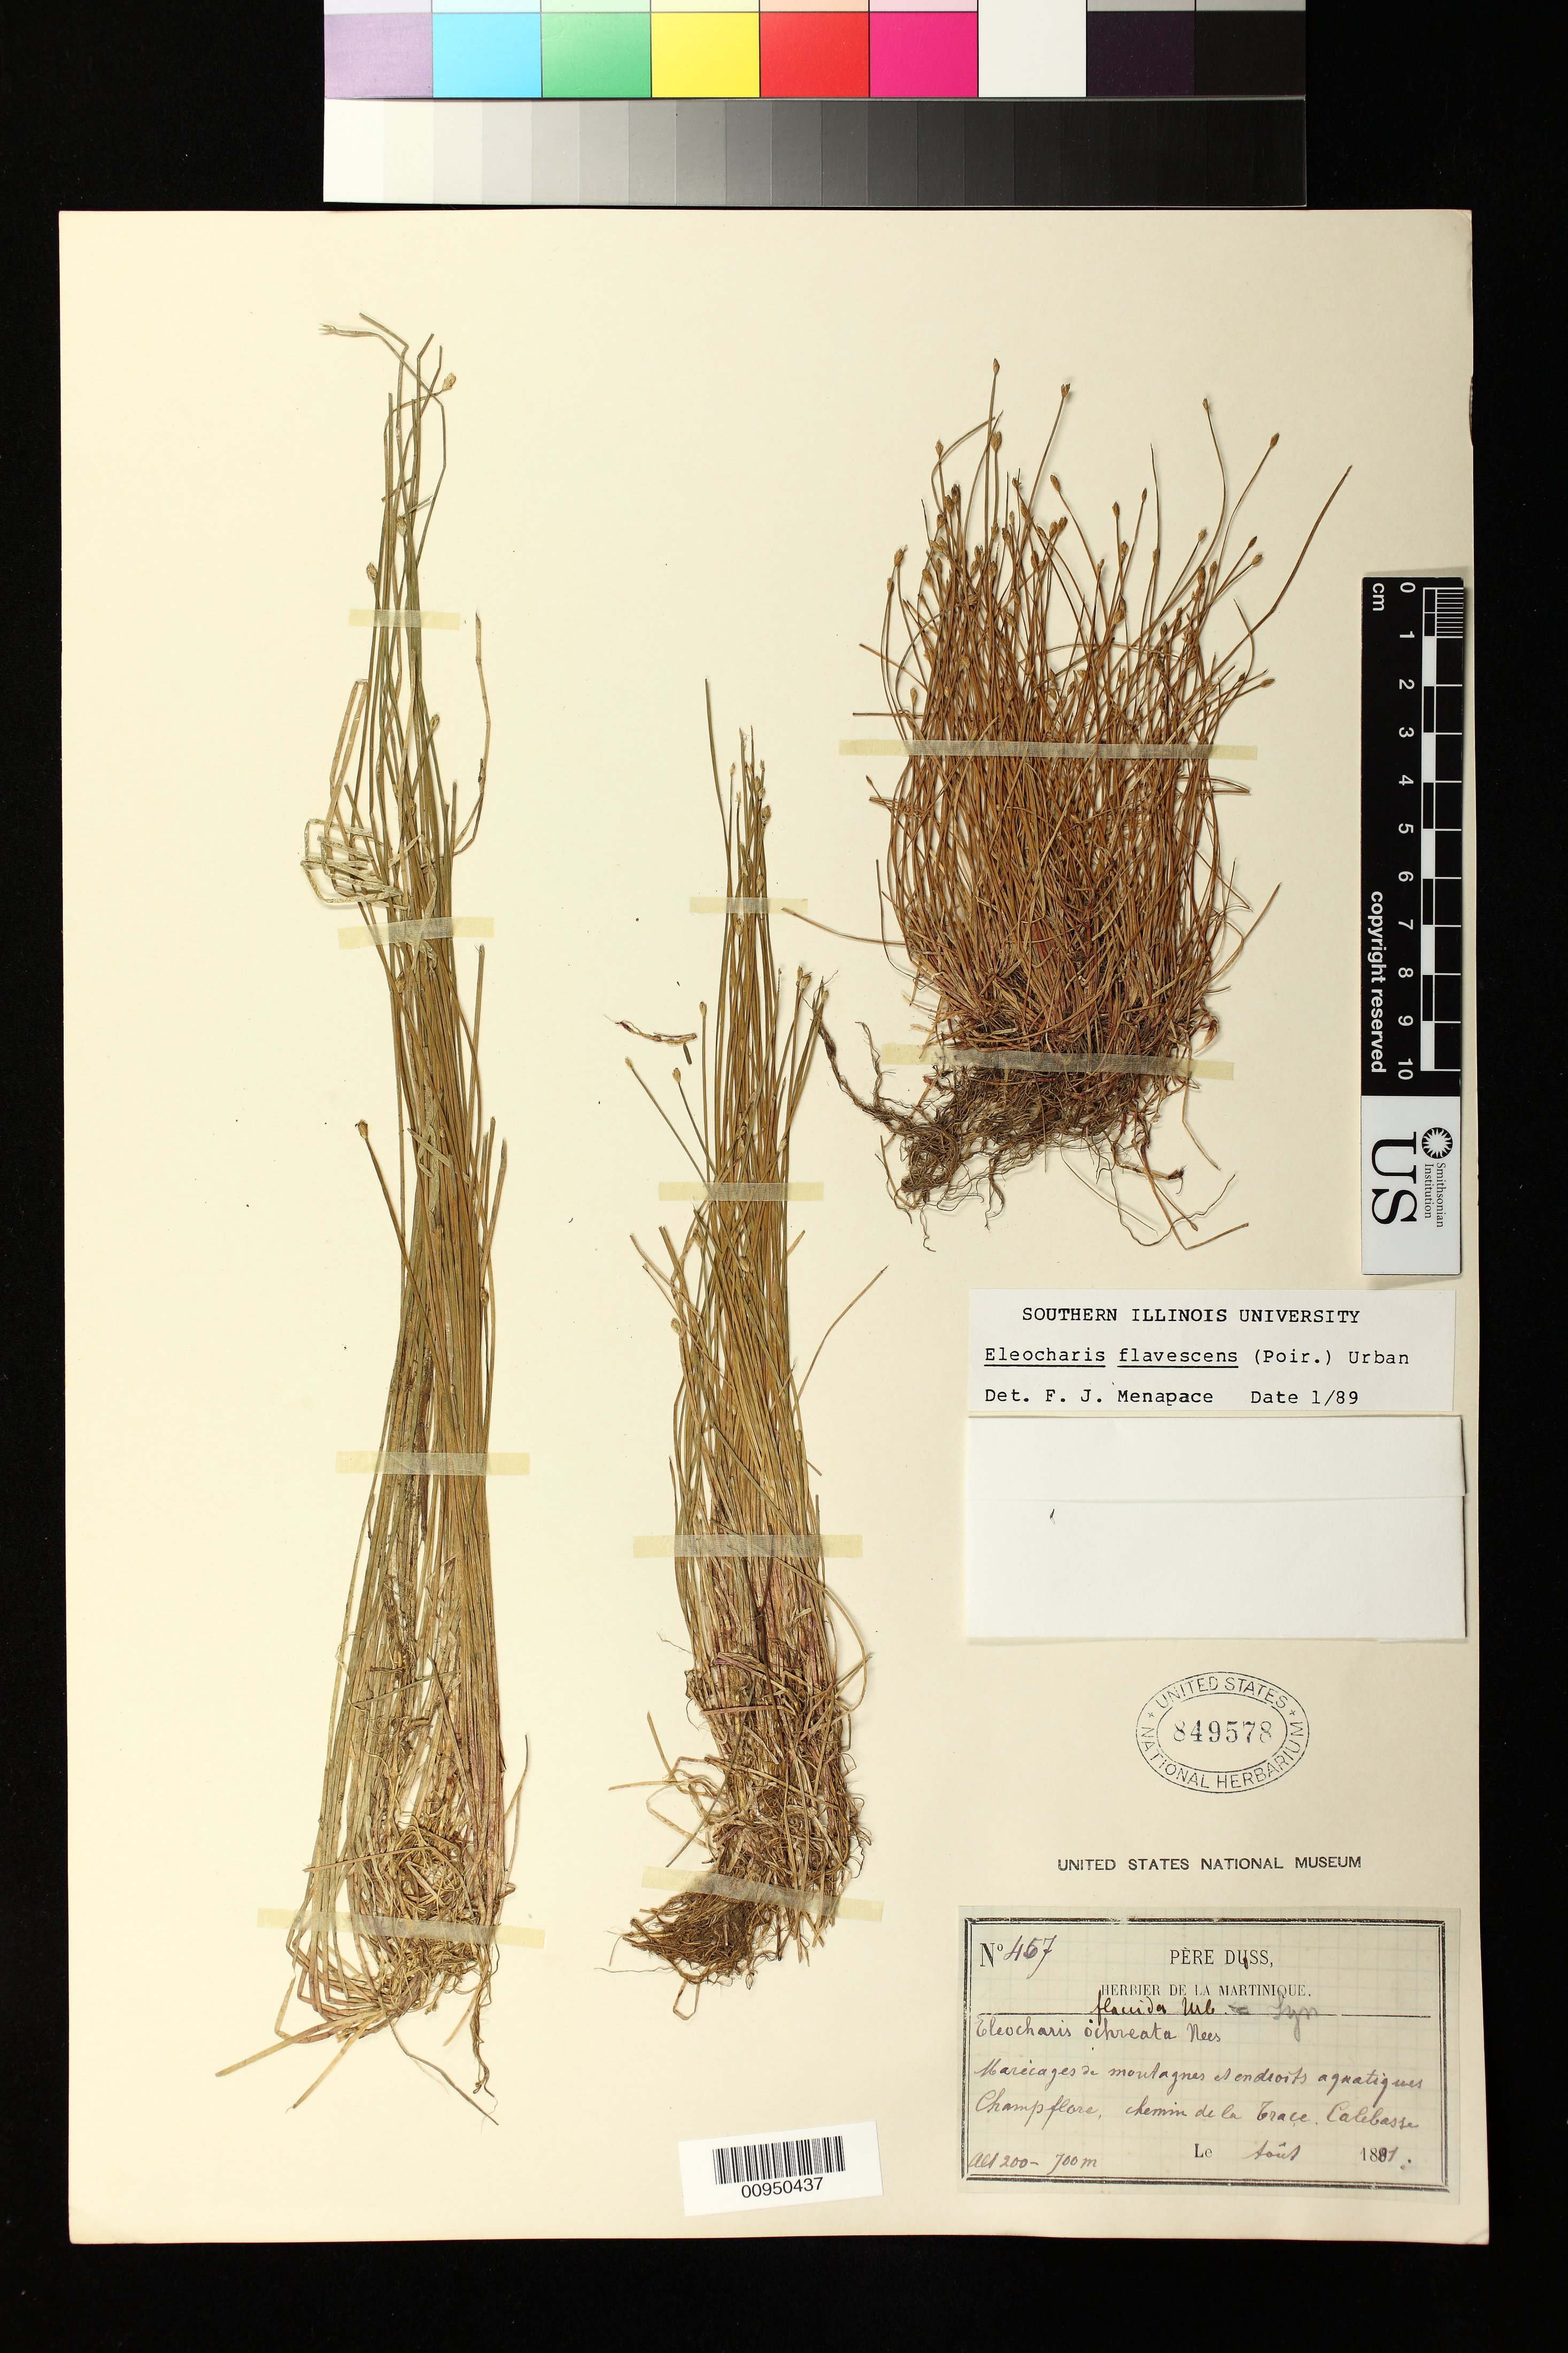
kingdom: Plantae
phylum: Tracheophyta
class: Liliopsida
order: Poales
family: Cyperaceae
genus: Eleocharis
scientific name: Eleocharis punctulata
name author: Boeckeler ex Duss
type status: Isosyntype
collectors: Père Duss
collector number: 467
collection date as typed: Aug 1881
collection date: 1881-08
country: Martinique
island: Martinique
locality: "Champflore, Chemin de la Trace Calebasse"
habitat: Marécages de moutagnes et endroits aquatiques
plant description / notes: Taxon described as [Heleocharis] "punctulata Boekeler, forma major", but no typical form described; possibly an error for E. punctata Boeckeler?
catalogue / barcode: US 849578